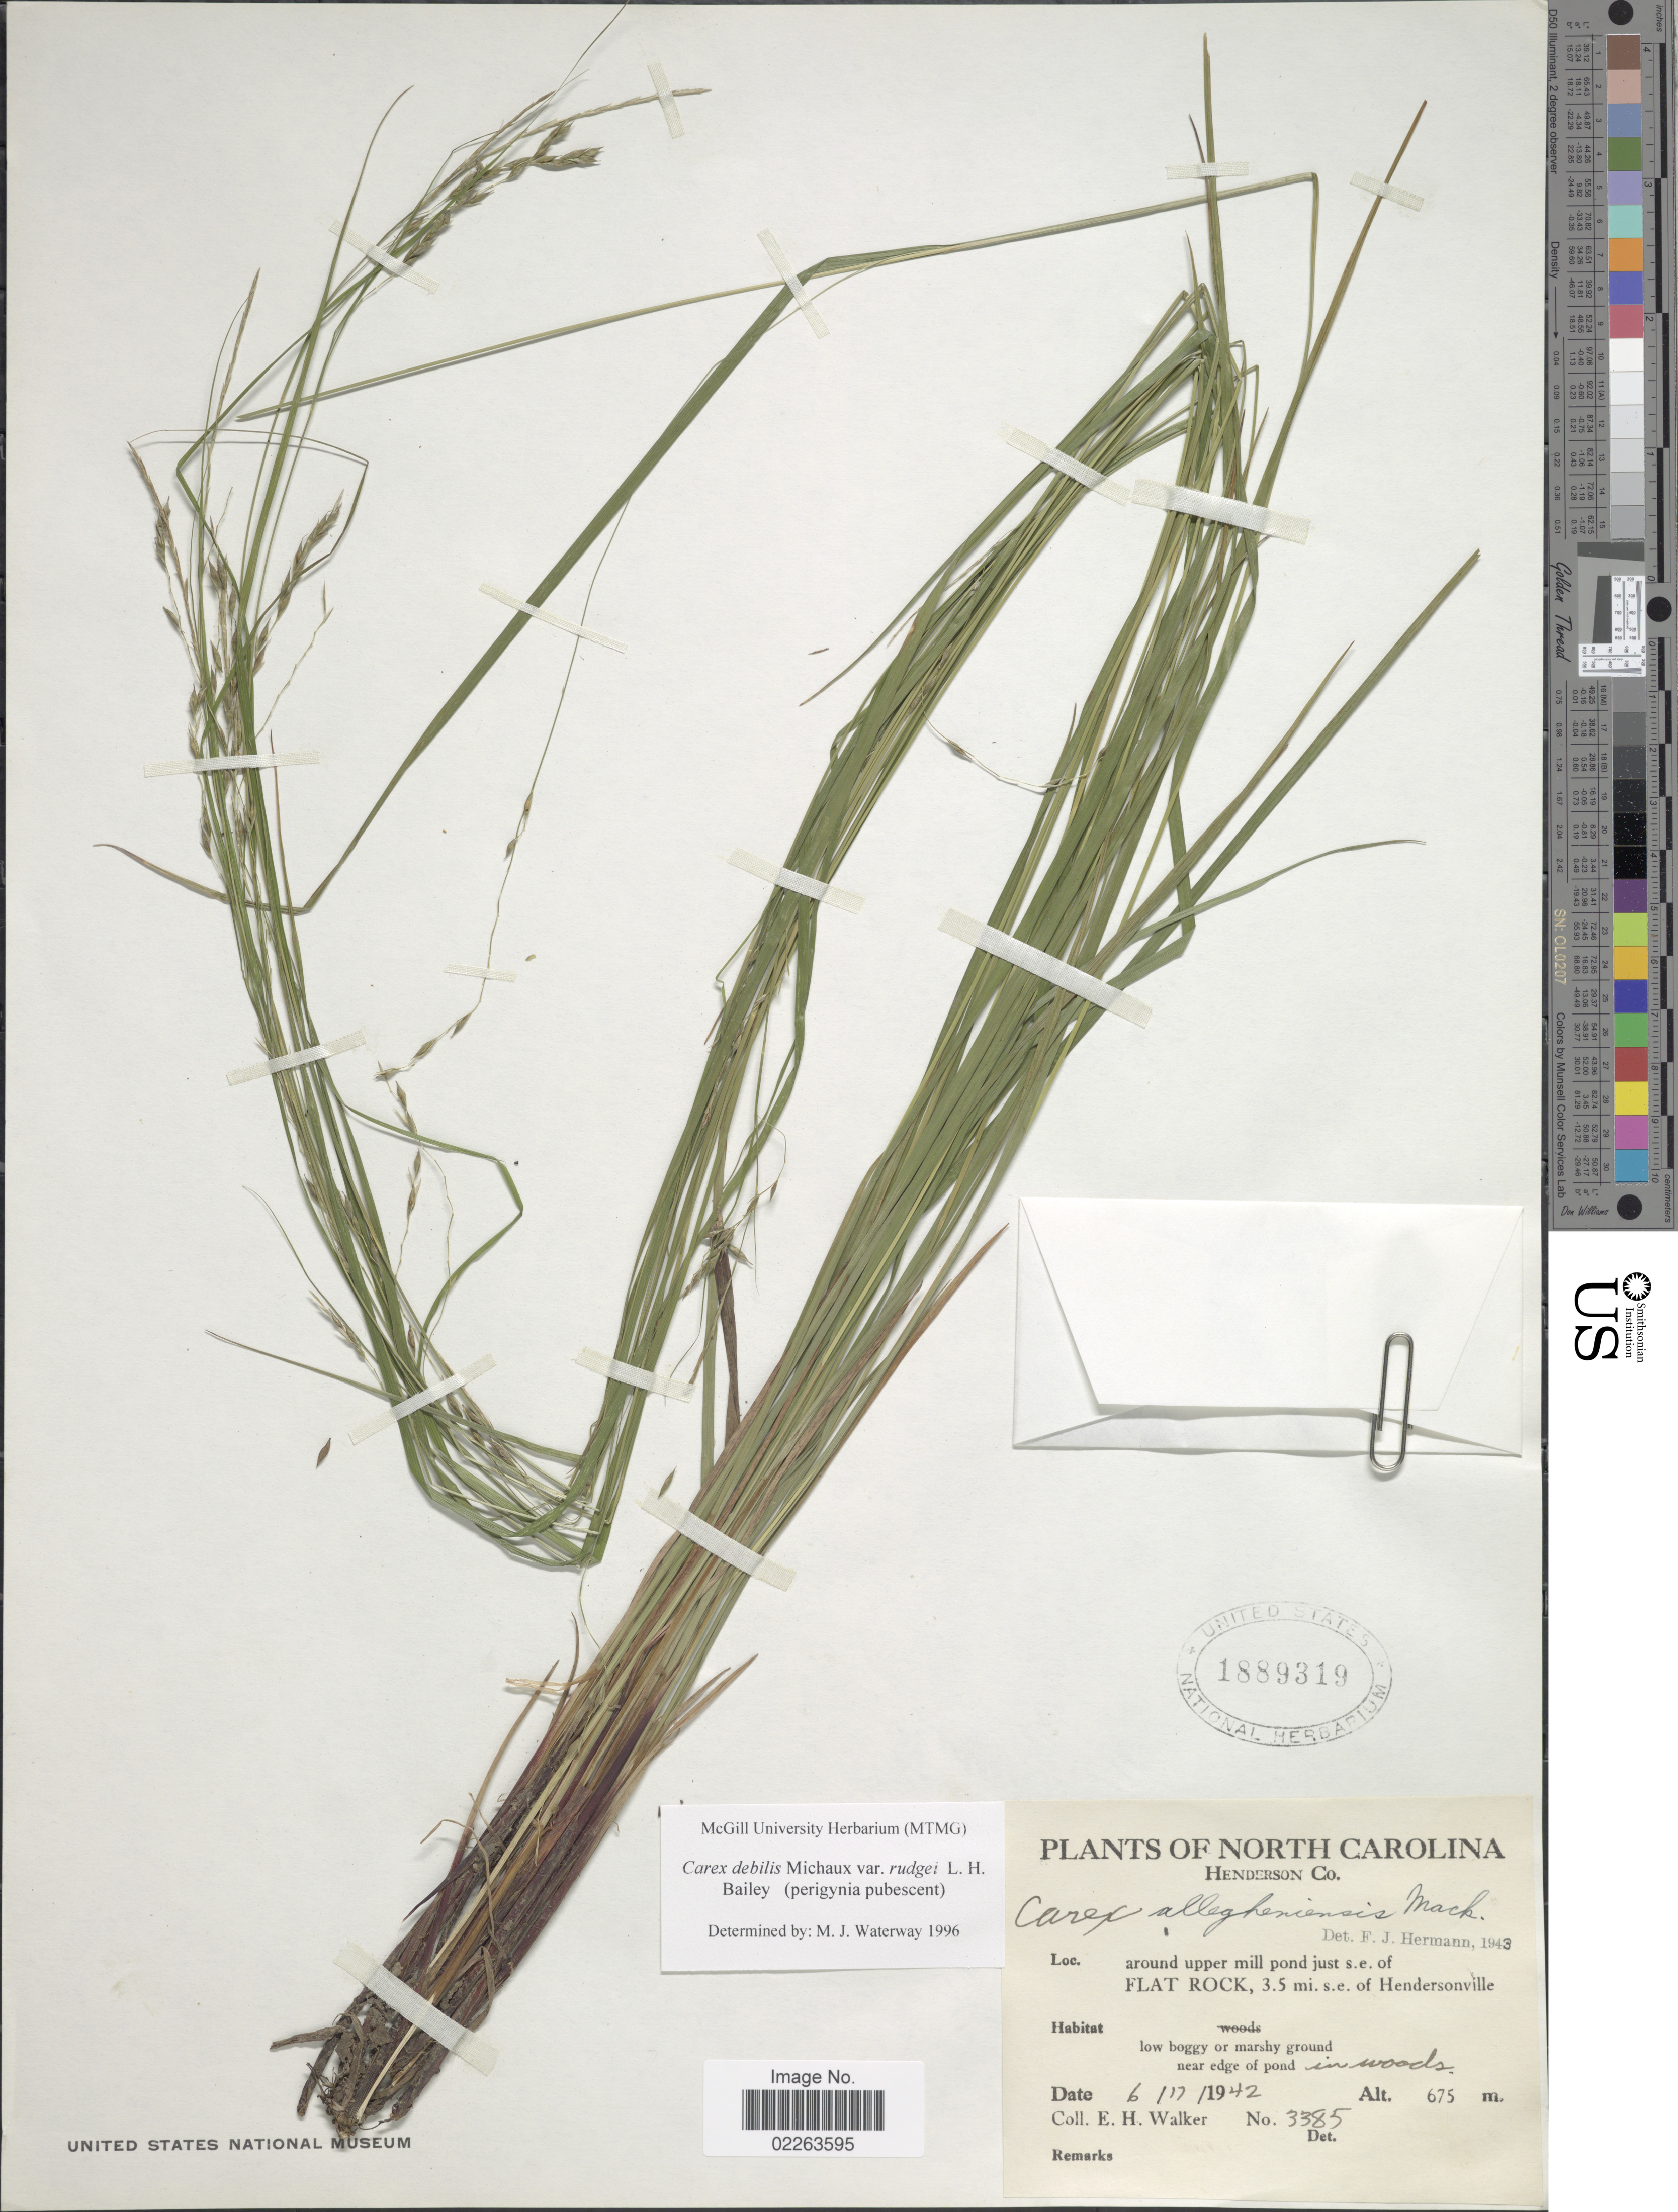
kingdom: Plantae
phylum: Tracheophyta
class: Liliopsida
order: Poales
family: Cyperaceae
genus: Carex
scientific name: Carex flexuosa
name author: Muhl. ex Willd.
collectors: E. H. Walker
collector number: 3385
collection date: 1942-06-17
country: United States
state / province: North Carolina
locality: Henderson Co. Around upper mill pond just s.e. of Flat Rock, 3.5 mi. s.e. of Hendersonville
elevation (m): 675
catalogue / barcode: US 1889319